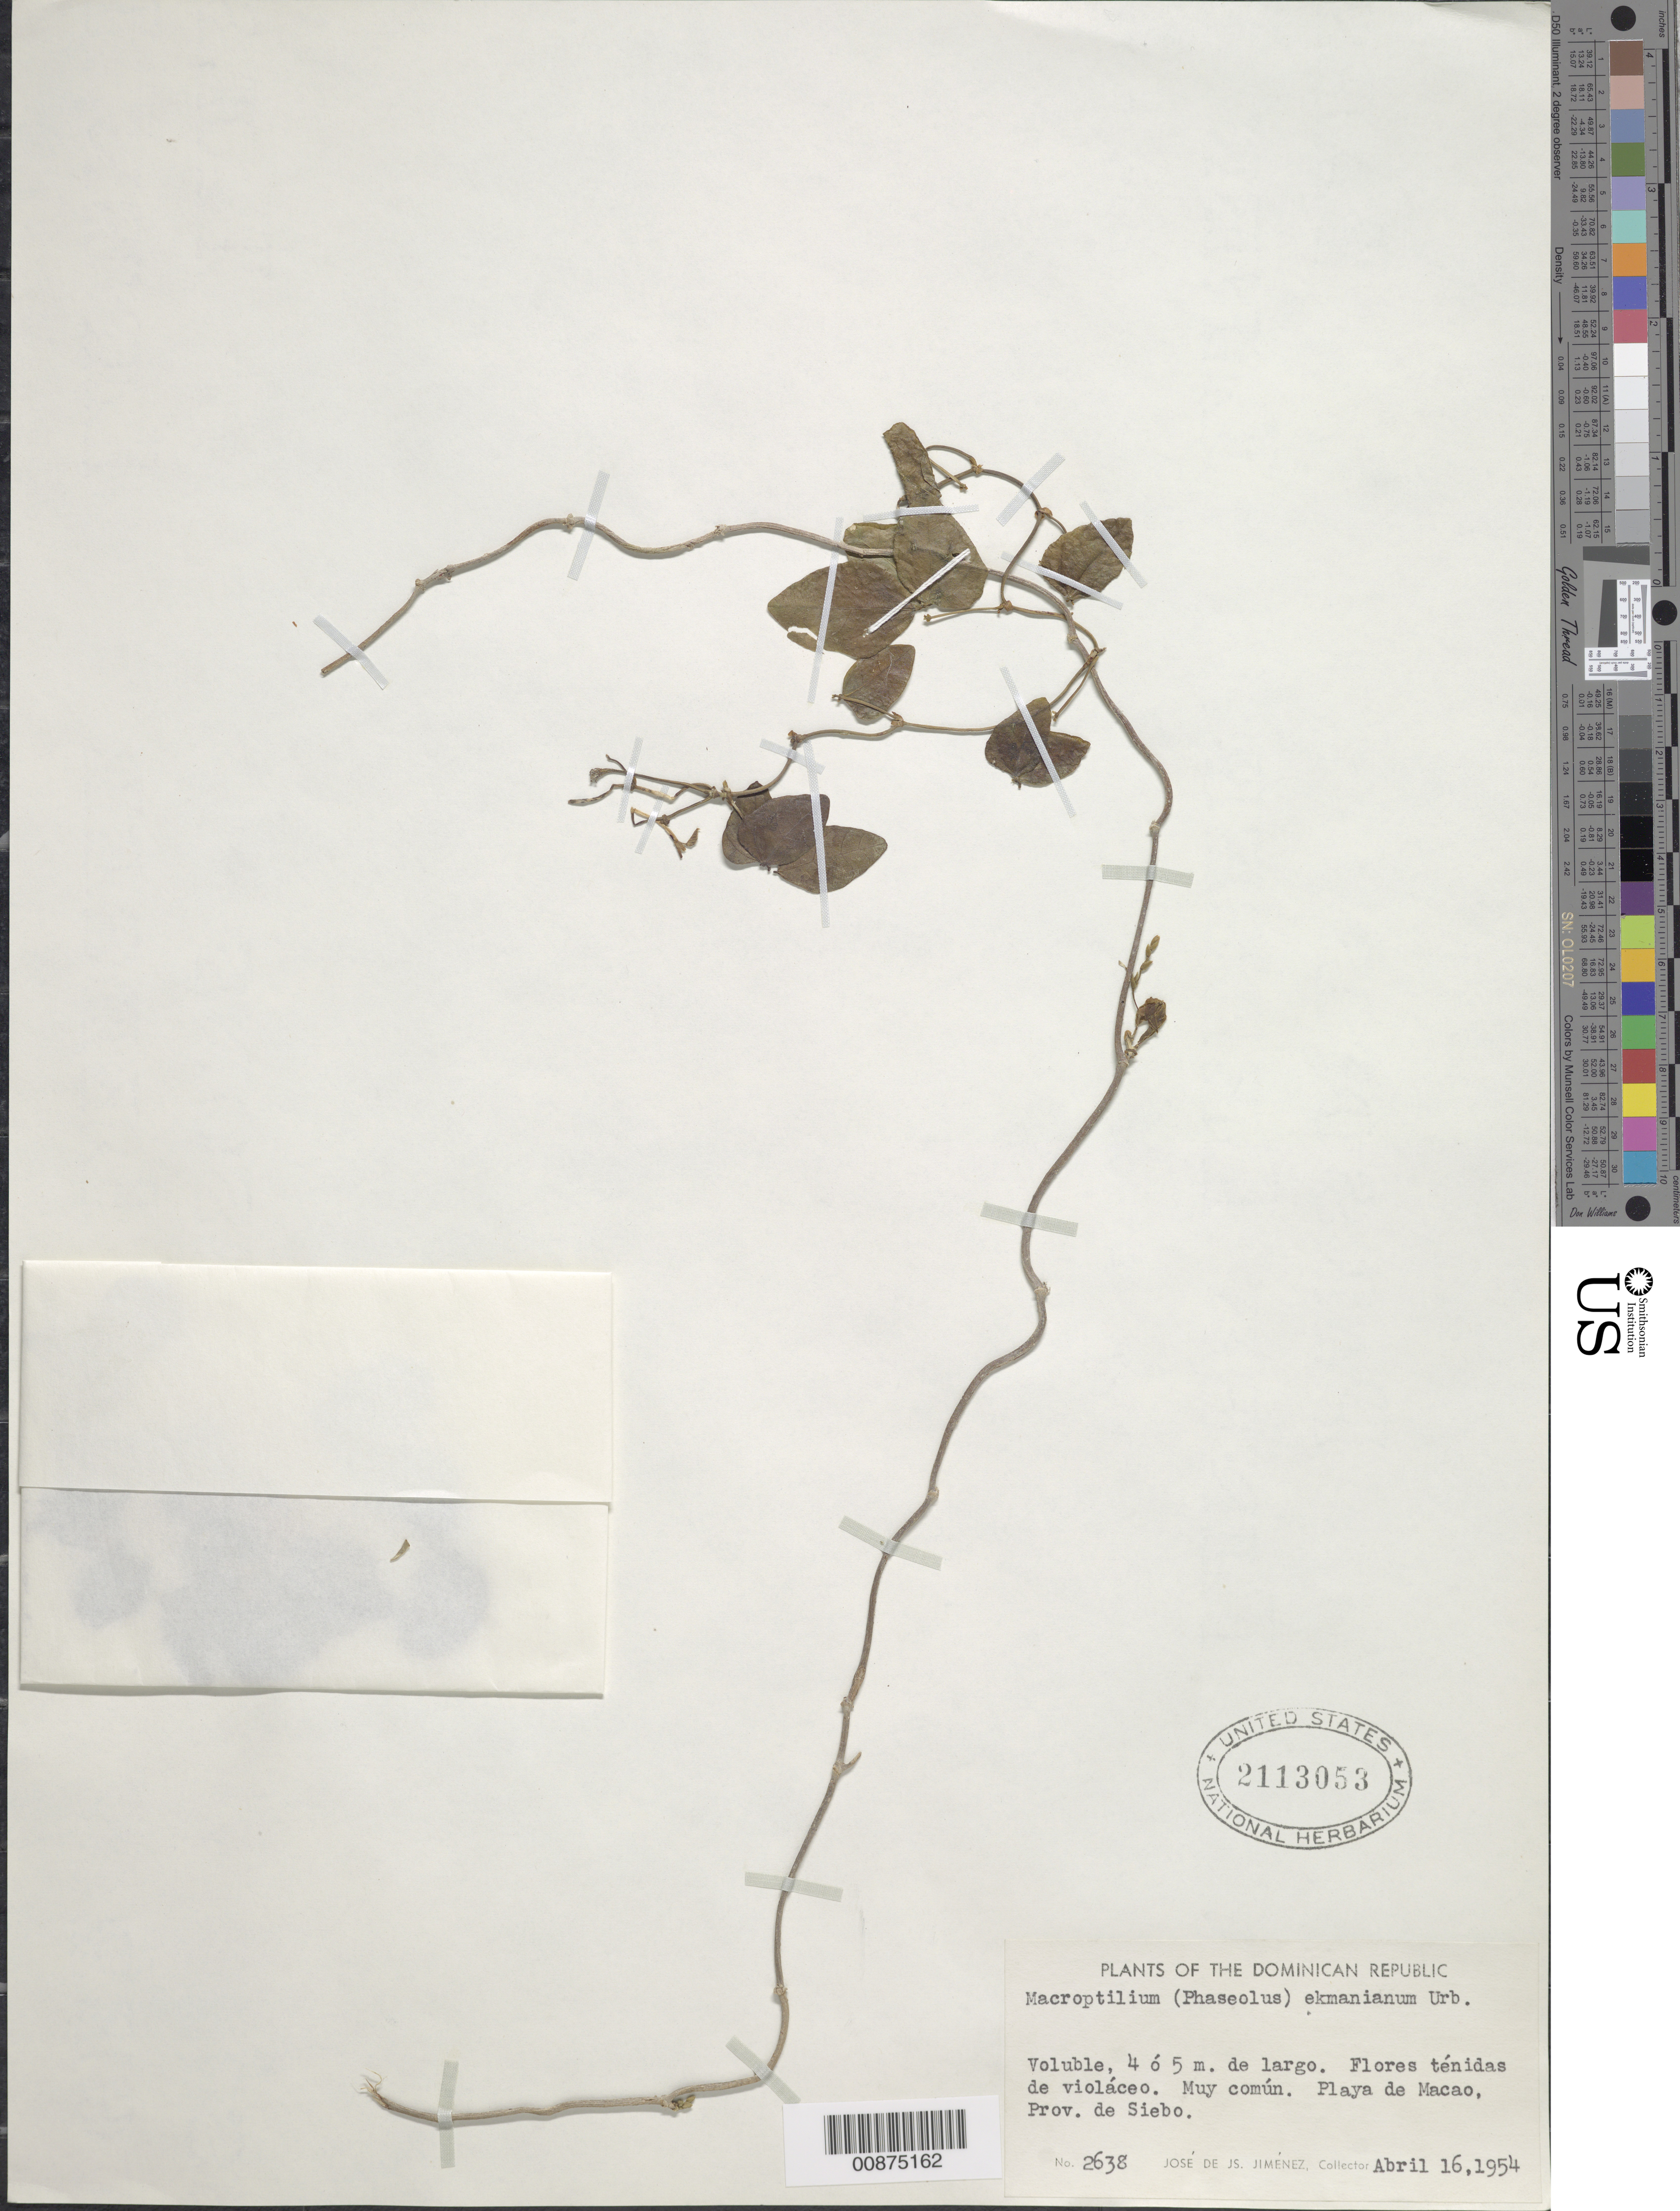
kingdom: Plantae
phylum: Tracheophyta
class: Magnoliopsida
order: Fabales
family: Fabaceae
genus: Macroptilium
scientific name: Macroptilium ekmanianum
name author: Urb.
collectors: J. J. Jiménez Almonte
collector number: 2638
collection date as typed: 16 Apr 1954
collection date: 1954-04-16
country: Dominican Republic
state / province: El Seibo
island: Hispaniola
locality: Playa de Macao.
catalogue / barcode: US 2113053